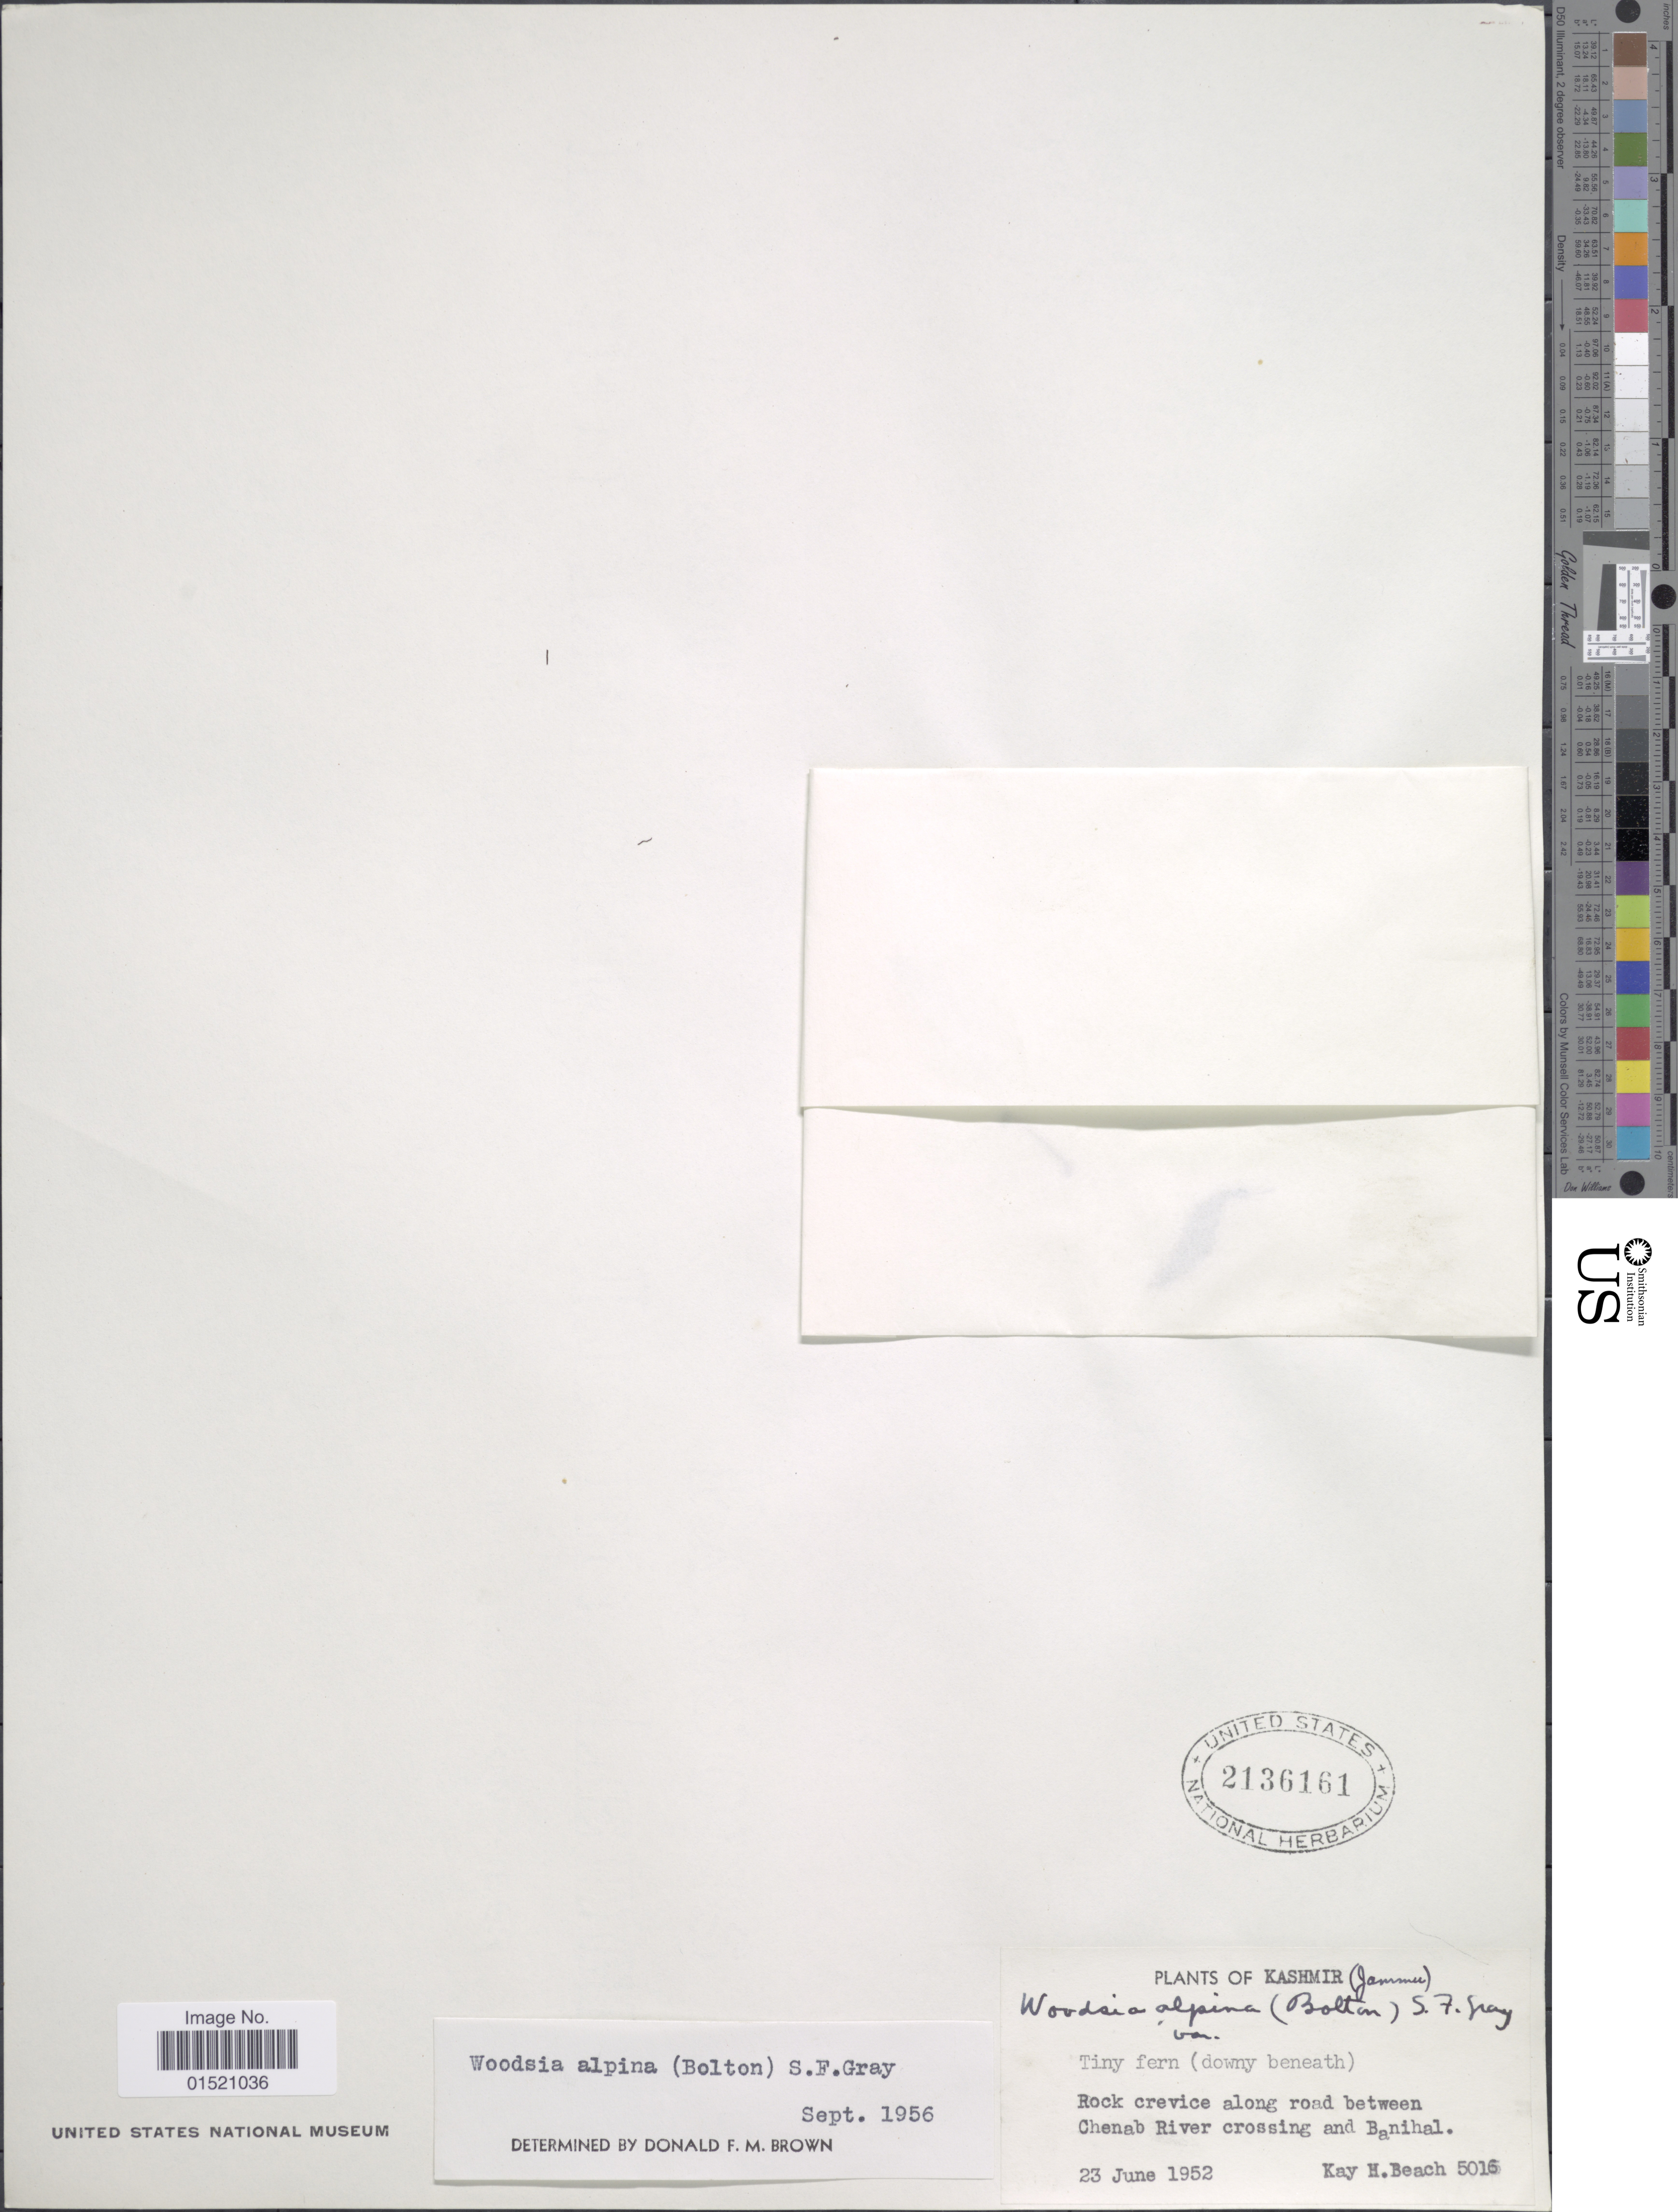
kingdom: Plantae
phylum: Tracheophyta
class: Polypodiopsida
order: Polypodiales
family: Woodsiaceae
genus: Woodsia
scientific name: Woodsia alpina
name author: (Bolton) S.F. Gray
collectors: K. H. Beach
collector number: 5016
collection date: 1952-06-23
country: India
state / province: Jammu and Kashmir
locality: Rock crevices along road between Chenab River crossing and Banihal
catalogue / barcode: US 2136161